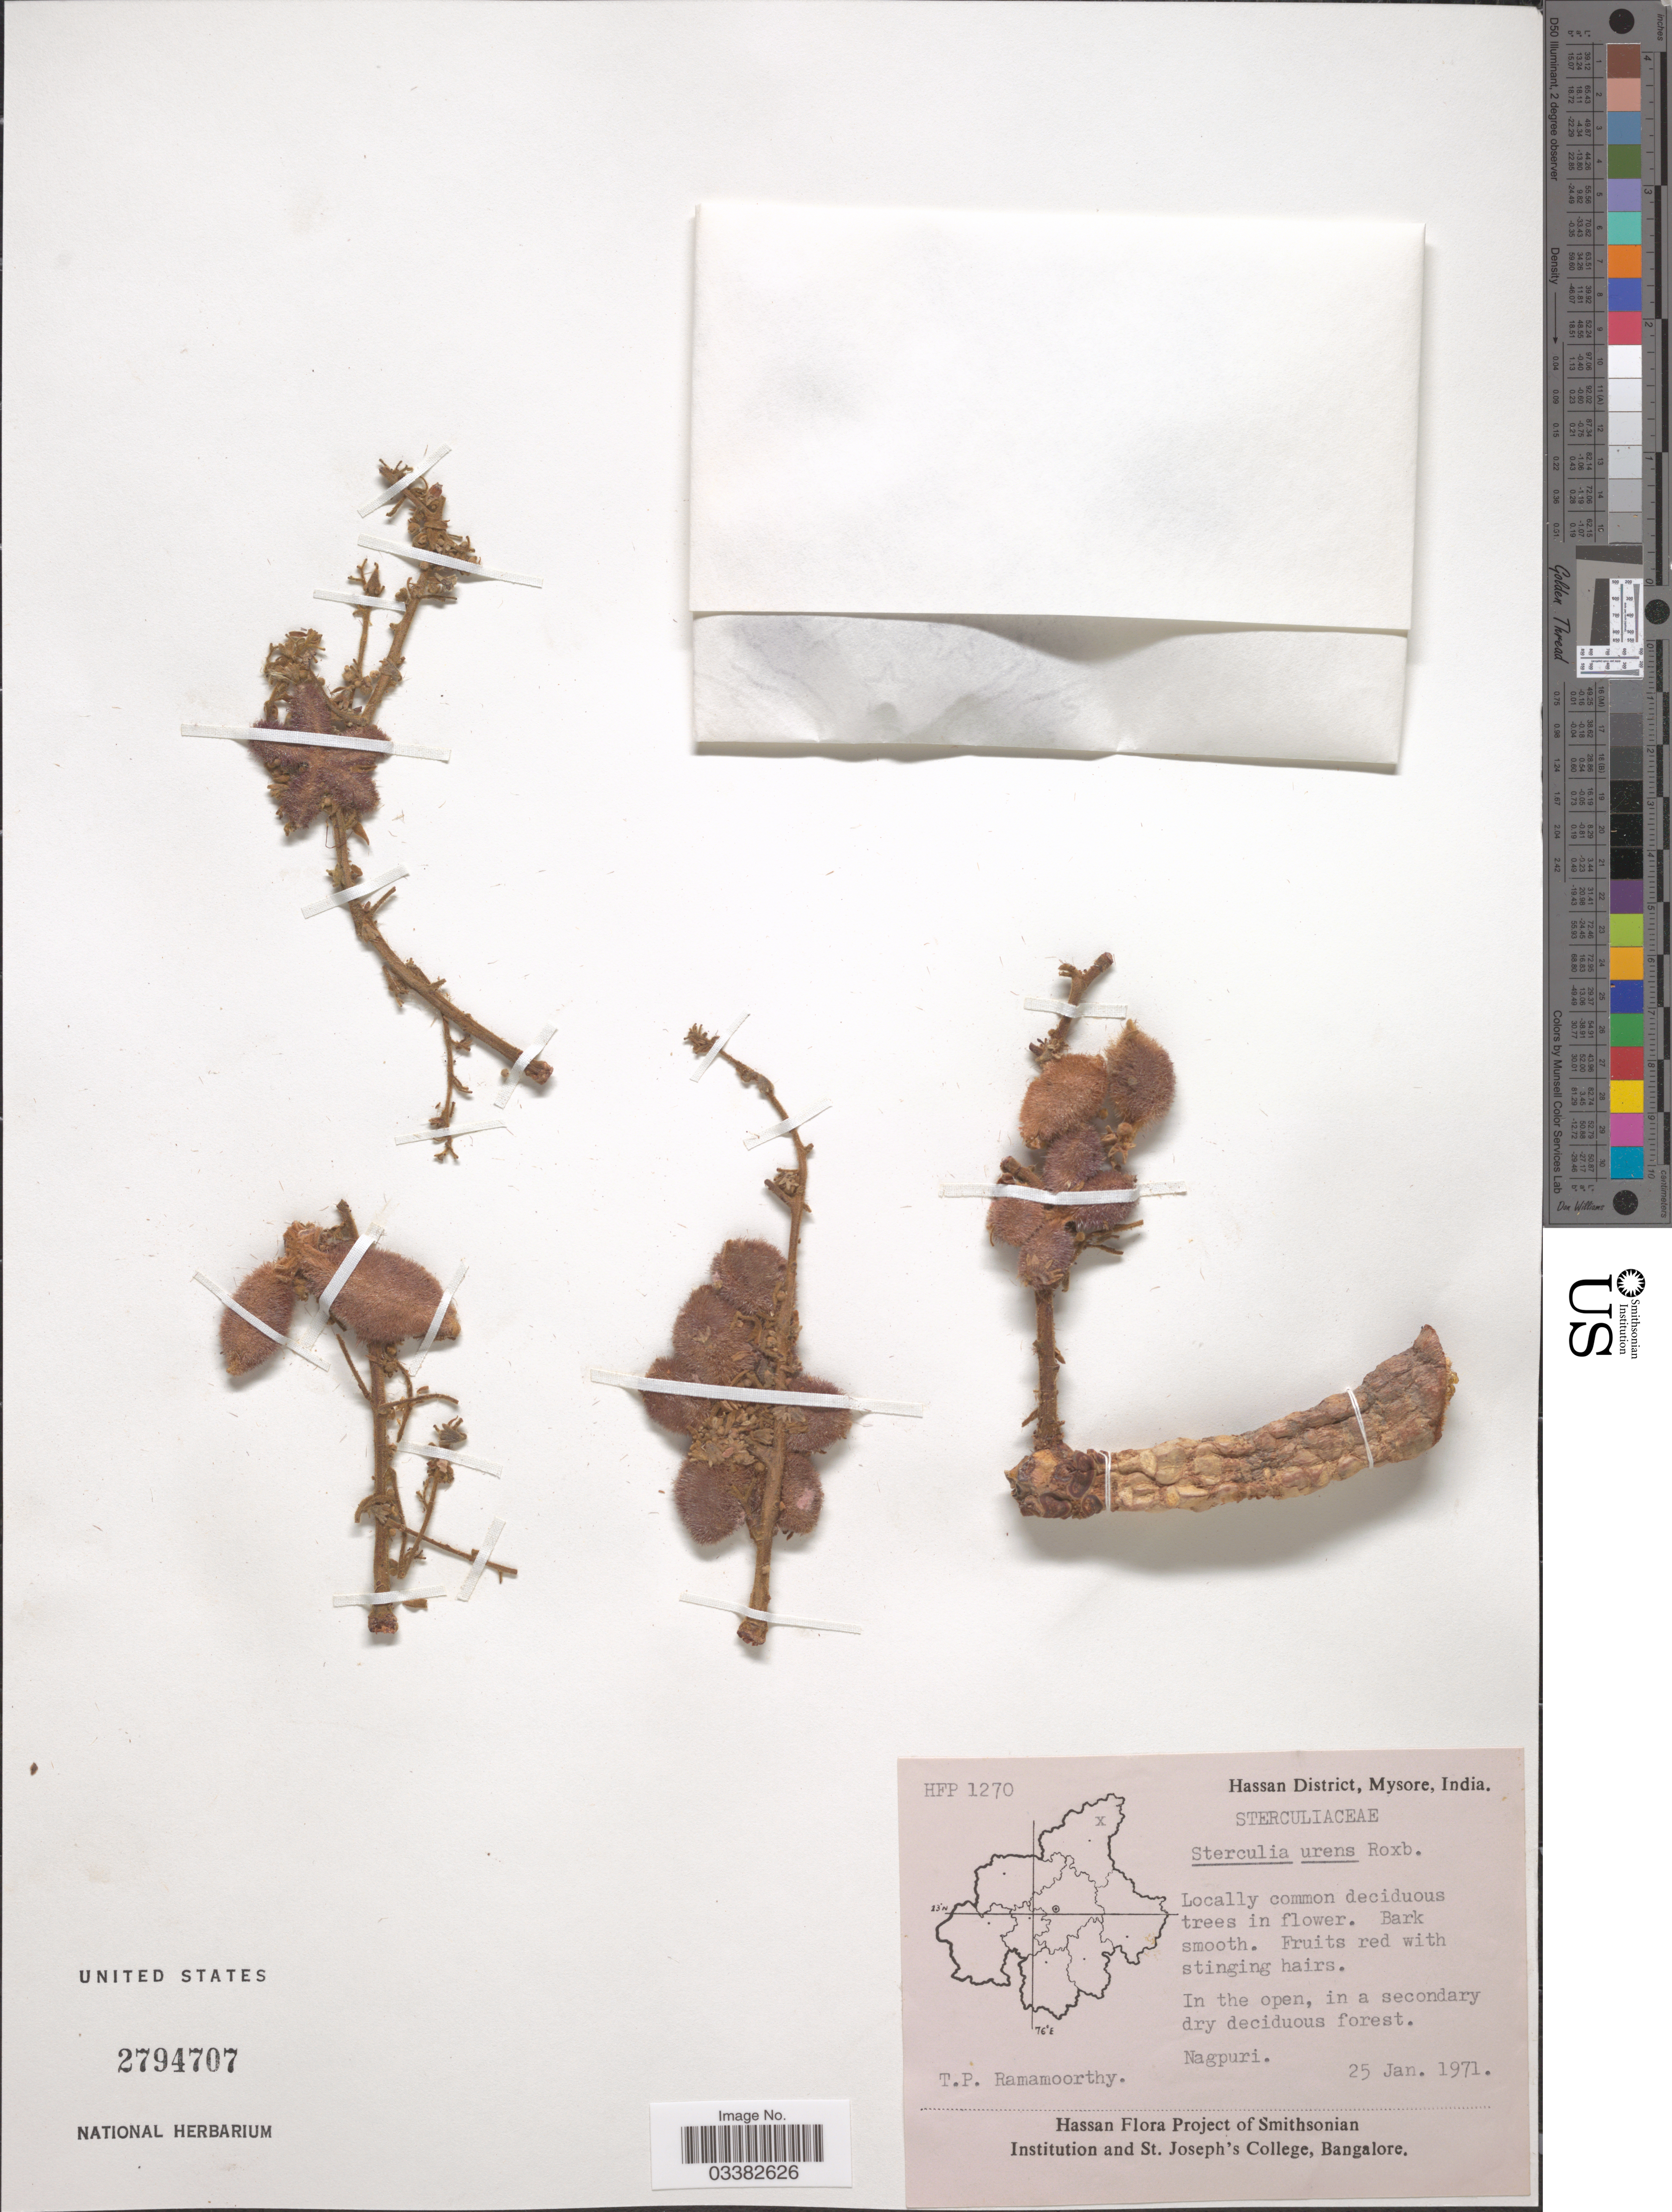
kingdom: Plantae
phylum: Tracheophyta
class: Magnoliopsida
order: Malvales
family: Malvaceae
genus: Sterculia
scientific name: Sterculia urens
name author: Roxb.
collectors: T. P. Ramamoorthy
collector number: HFP 1270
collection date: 1971-01-25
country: India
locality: Hassan District, Mysore. Nagpuri.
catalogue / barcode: US 2794707